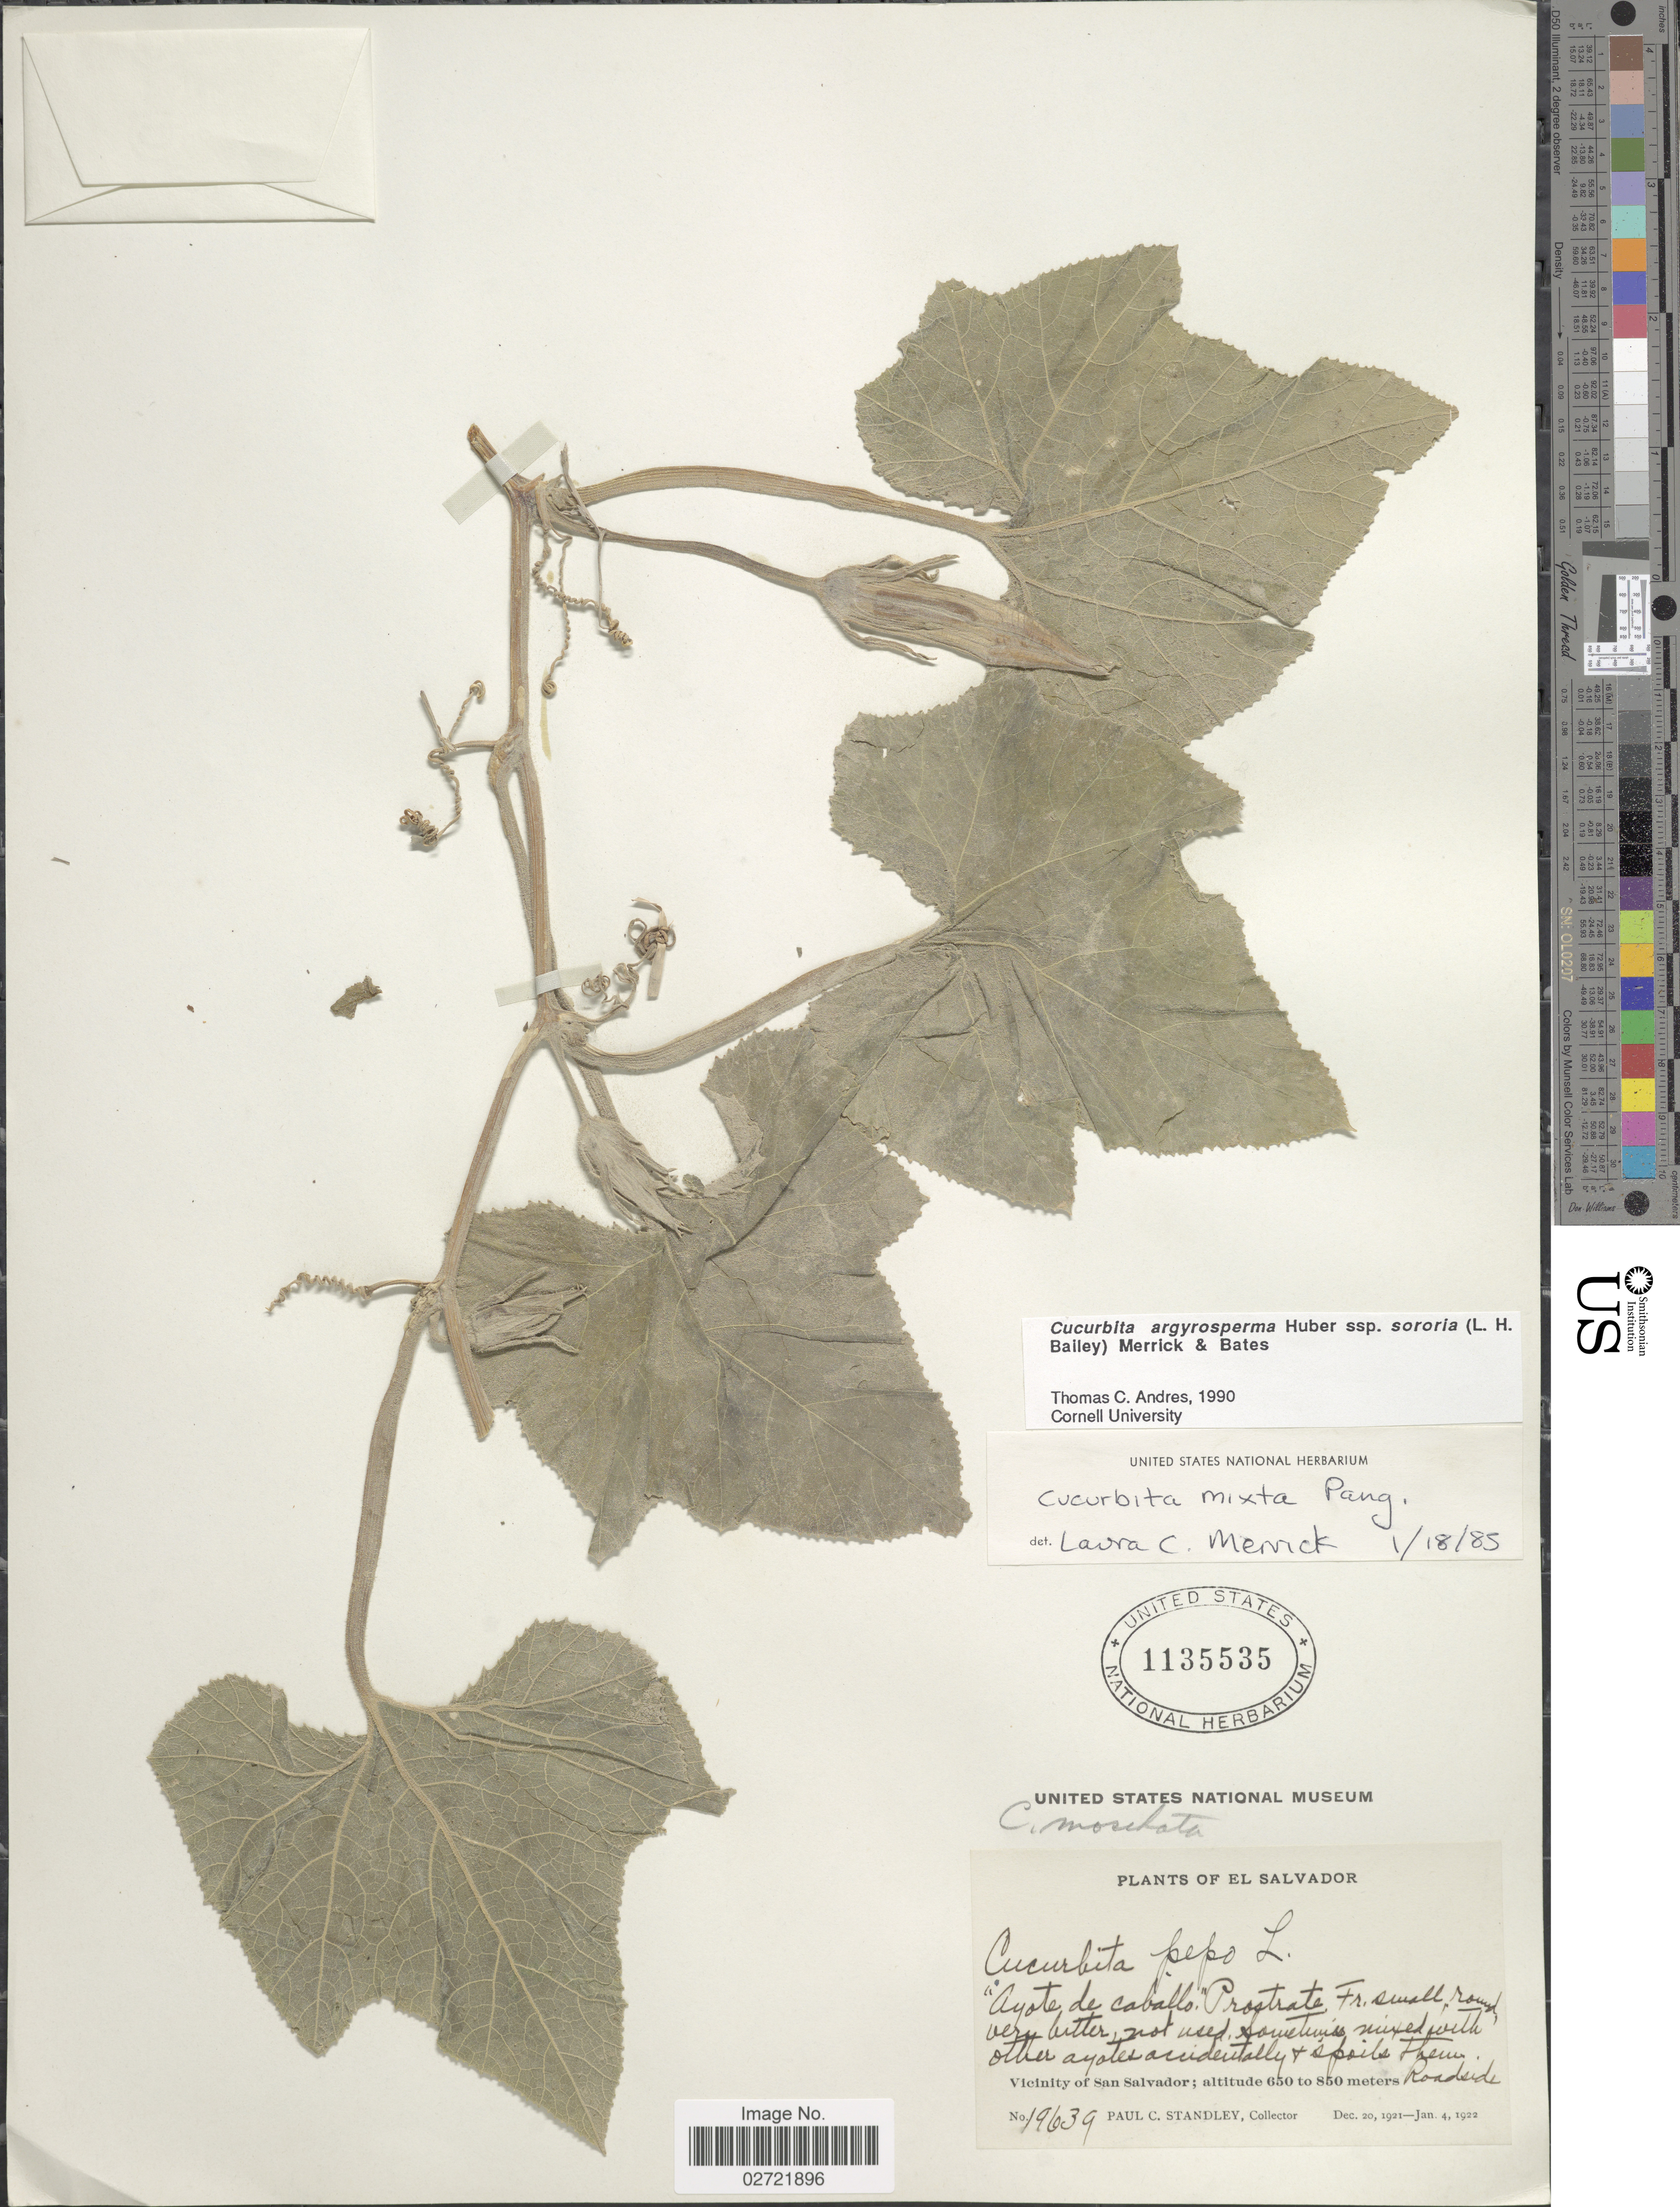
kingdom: Plantae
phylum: Tracheophyta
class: Magnoliopsida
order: Cucurbitales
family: Cucurbitaceae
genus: Cucurbita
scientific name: Cucurbita argyrosperma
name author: K. Koch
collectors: P. C. Standley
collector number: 19639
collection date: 1921-12-20/1922-01-04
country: El Salvador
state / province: San Salvador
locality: Vicinity of San Salvador, Roadside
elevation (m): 650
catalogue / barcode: US 1135535